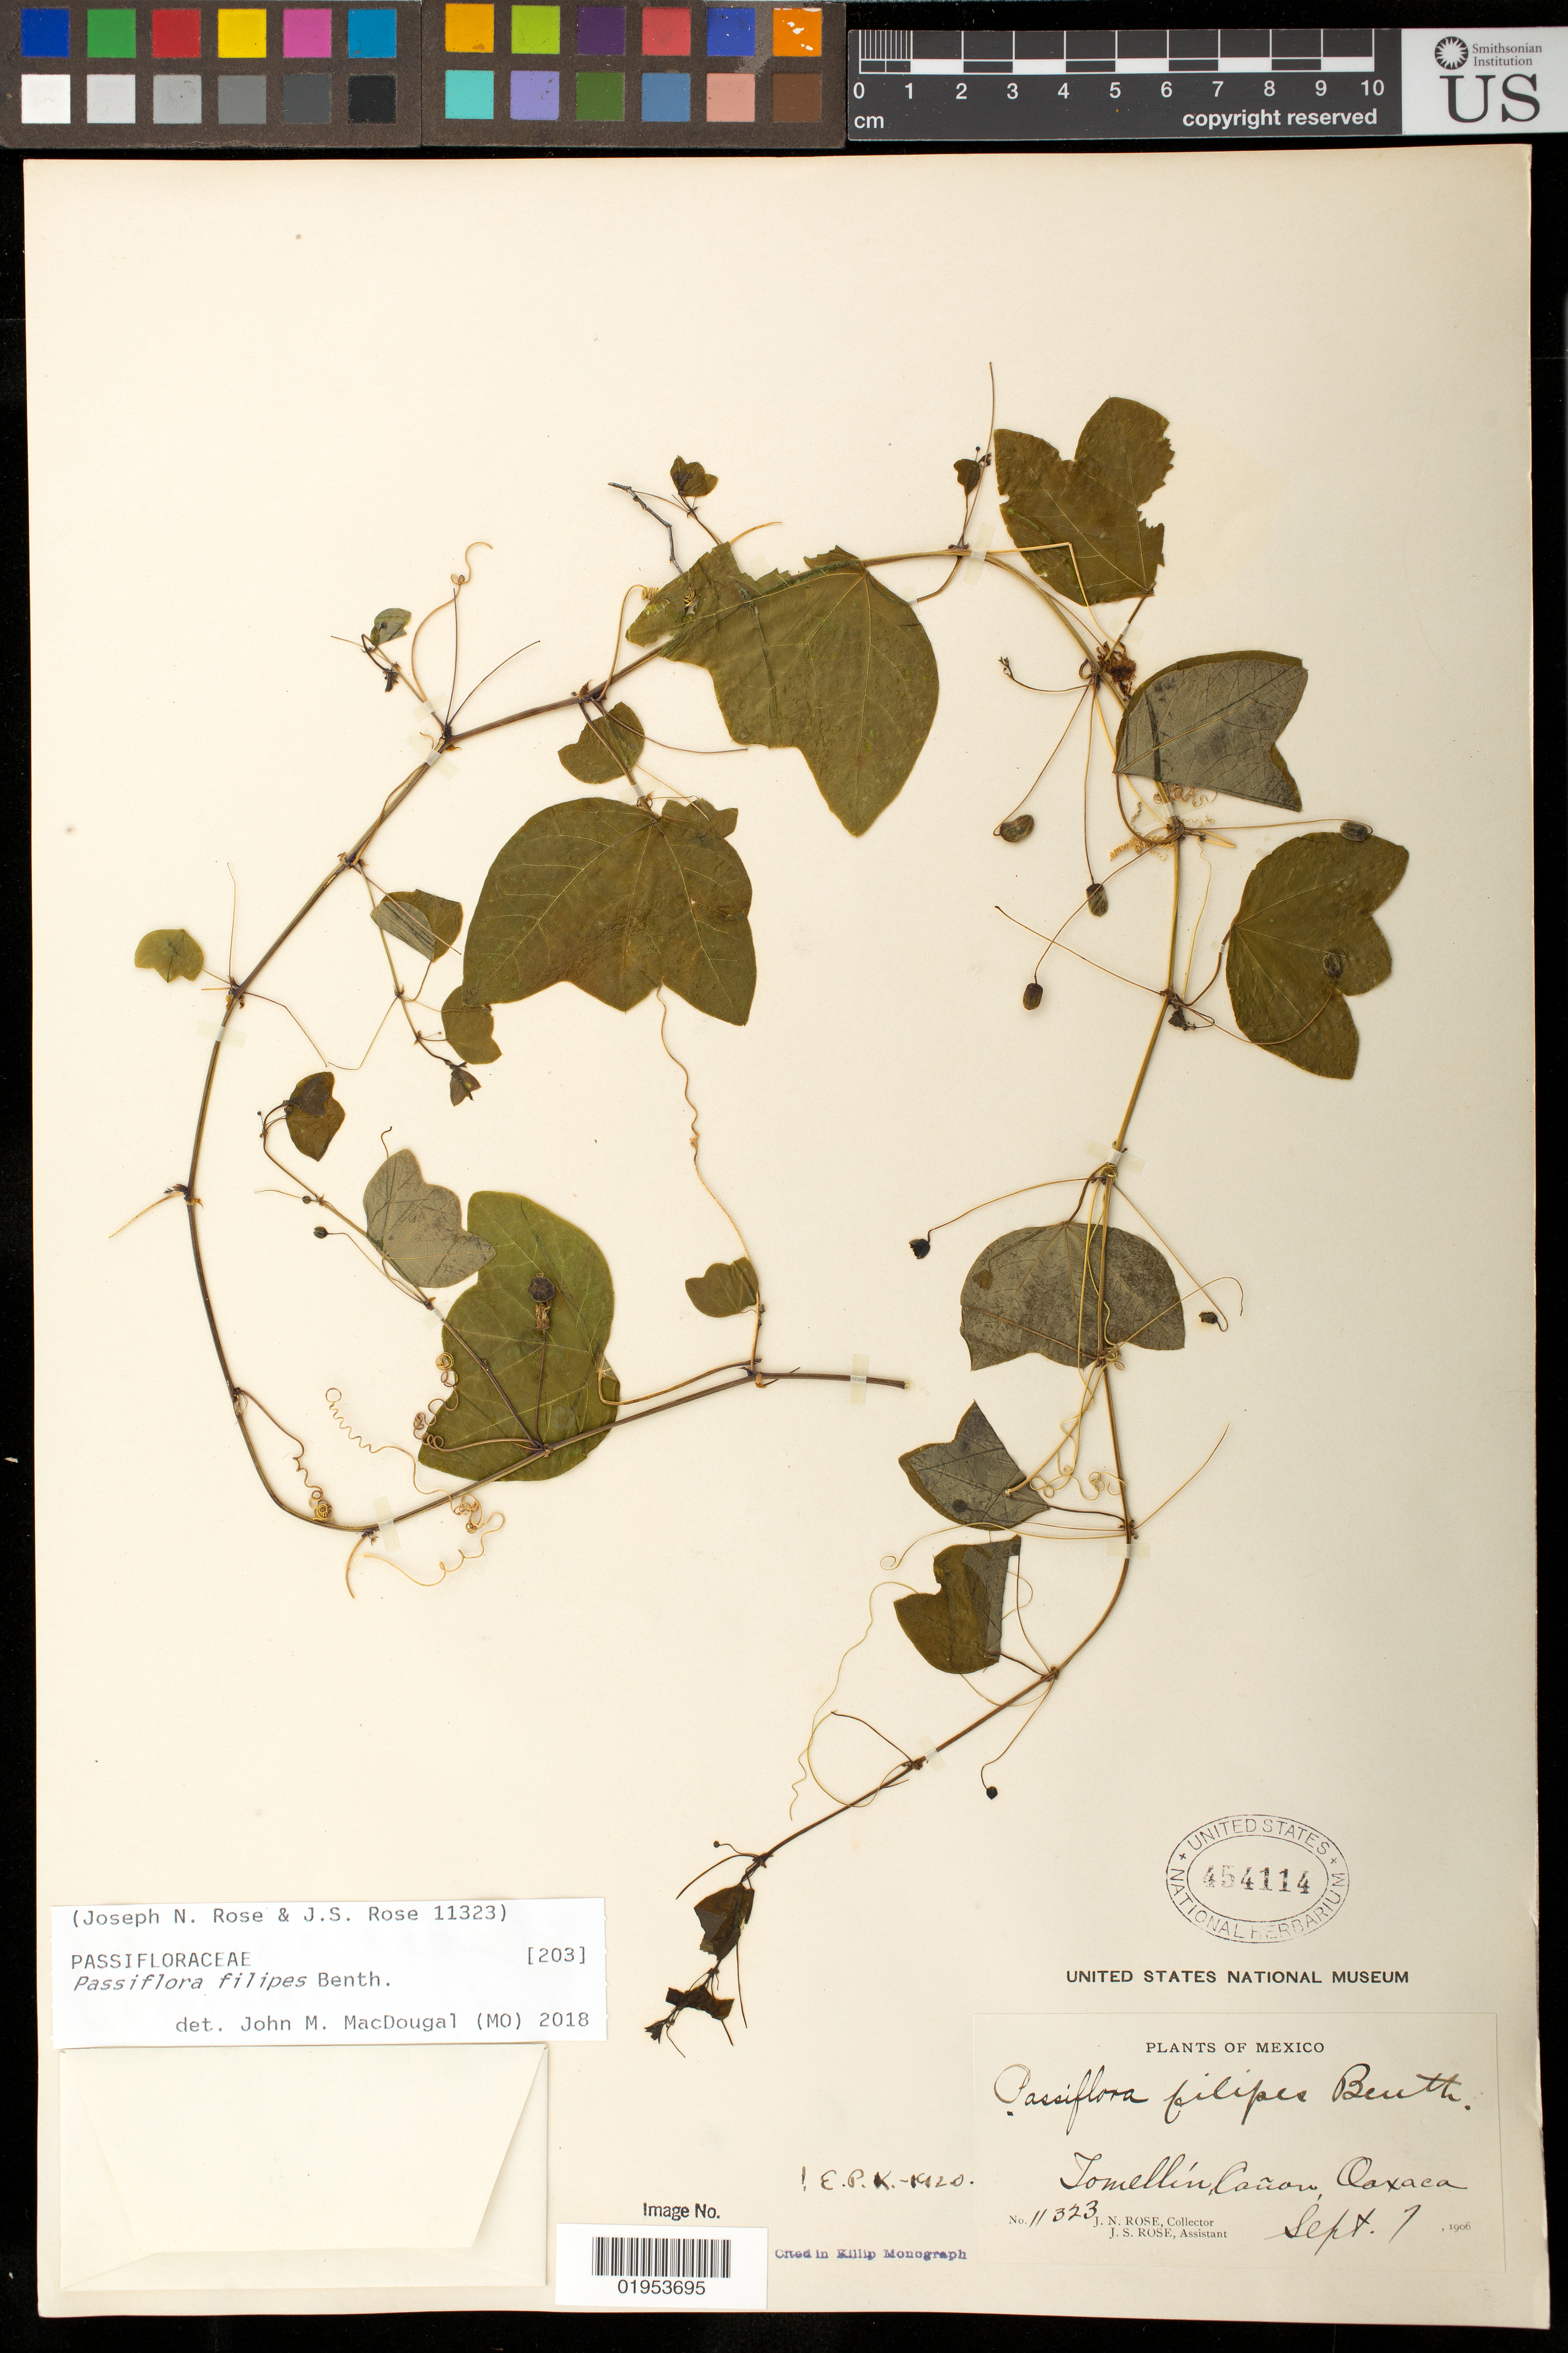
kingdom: Plantae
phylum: Tracheophyta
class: Magnoliopsida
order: Malpighiales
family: Passifloraceae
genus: Passiflora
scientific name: Passiflora filipes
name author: Benth.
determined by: MacDougal, John M.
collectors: J. N. Rose & J. S. Rose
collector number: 11323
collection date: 1906-09-07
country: Mexico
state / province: Oaxaca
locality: Tomellín Cañon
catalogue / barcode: US 454114